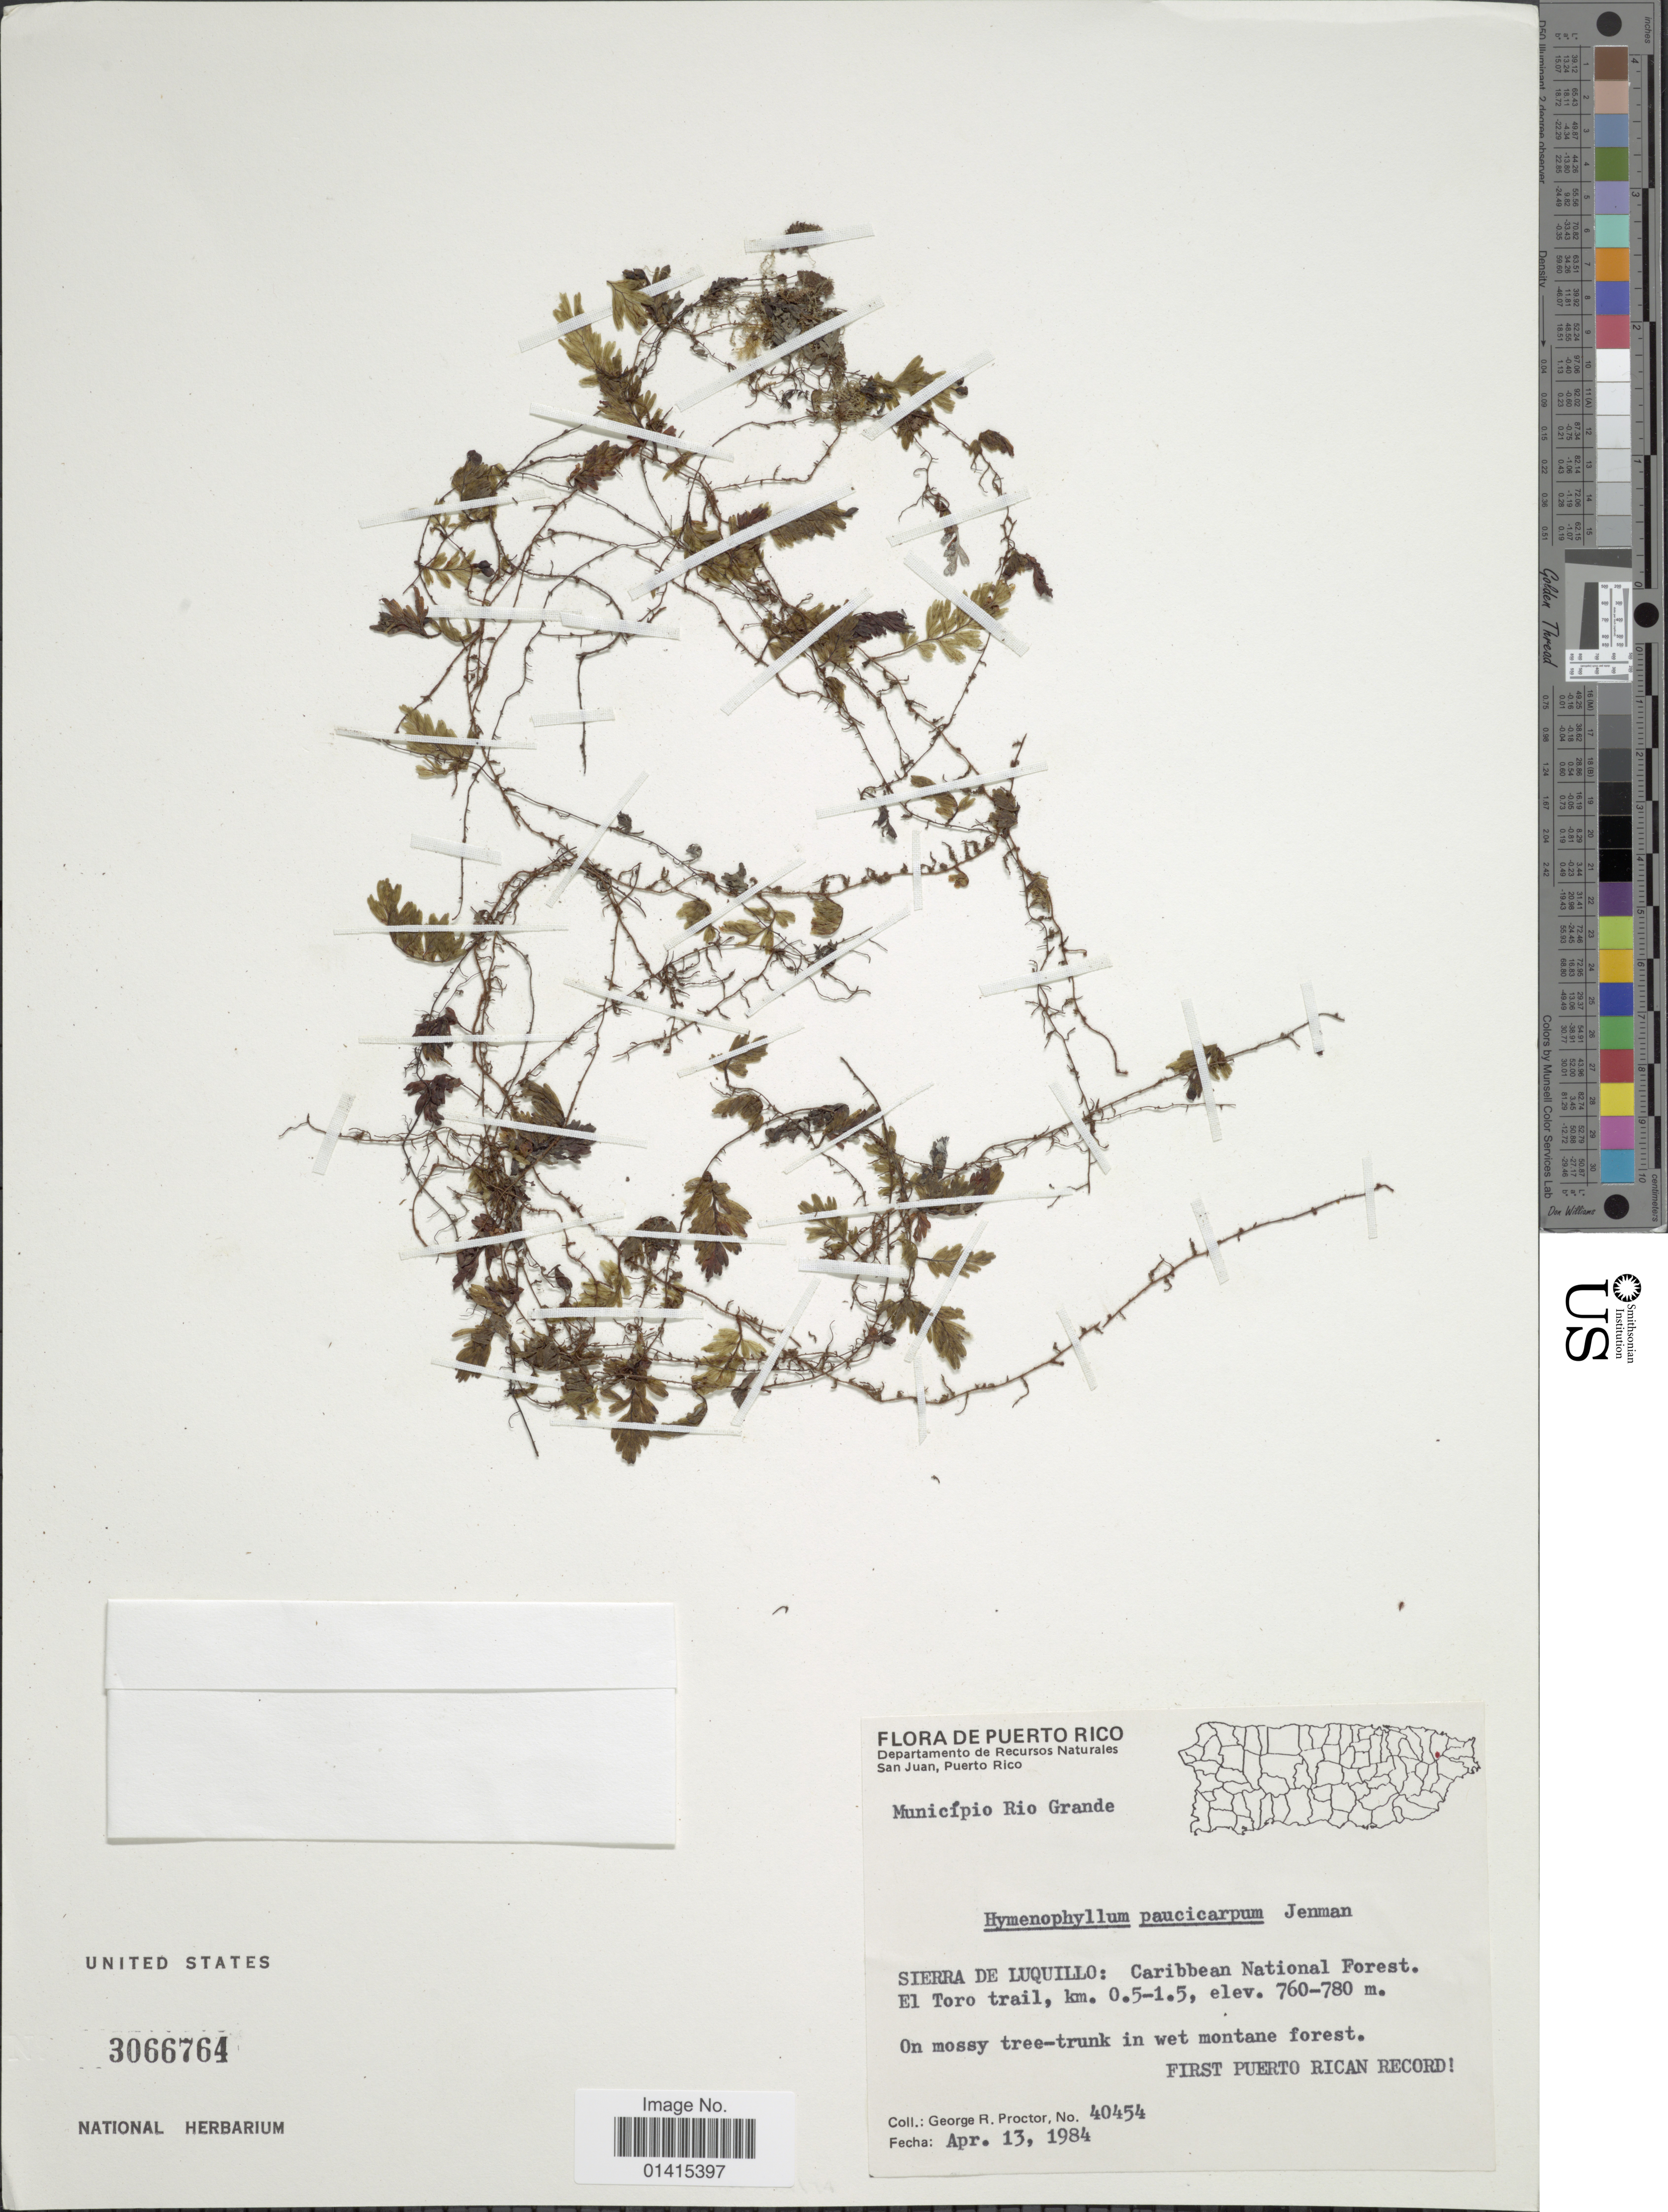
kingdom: Plantae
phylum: Tracheophyta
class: Polypodiopsida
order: Hymenophyllales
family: Hymenophyllaceae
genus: Hymenophyllum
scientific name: Hymenophyllum paucicarpum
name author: Jenman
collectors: G. R. Proctor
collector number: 40454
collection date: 1984-04-13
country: Puerto Rico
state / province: Luquillo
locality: Puerto Rico, Sierra de Luquillo: caribbean National forest, El Toro trail, km 0.5-1.5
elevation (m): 760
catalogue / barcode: US 3066764